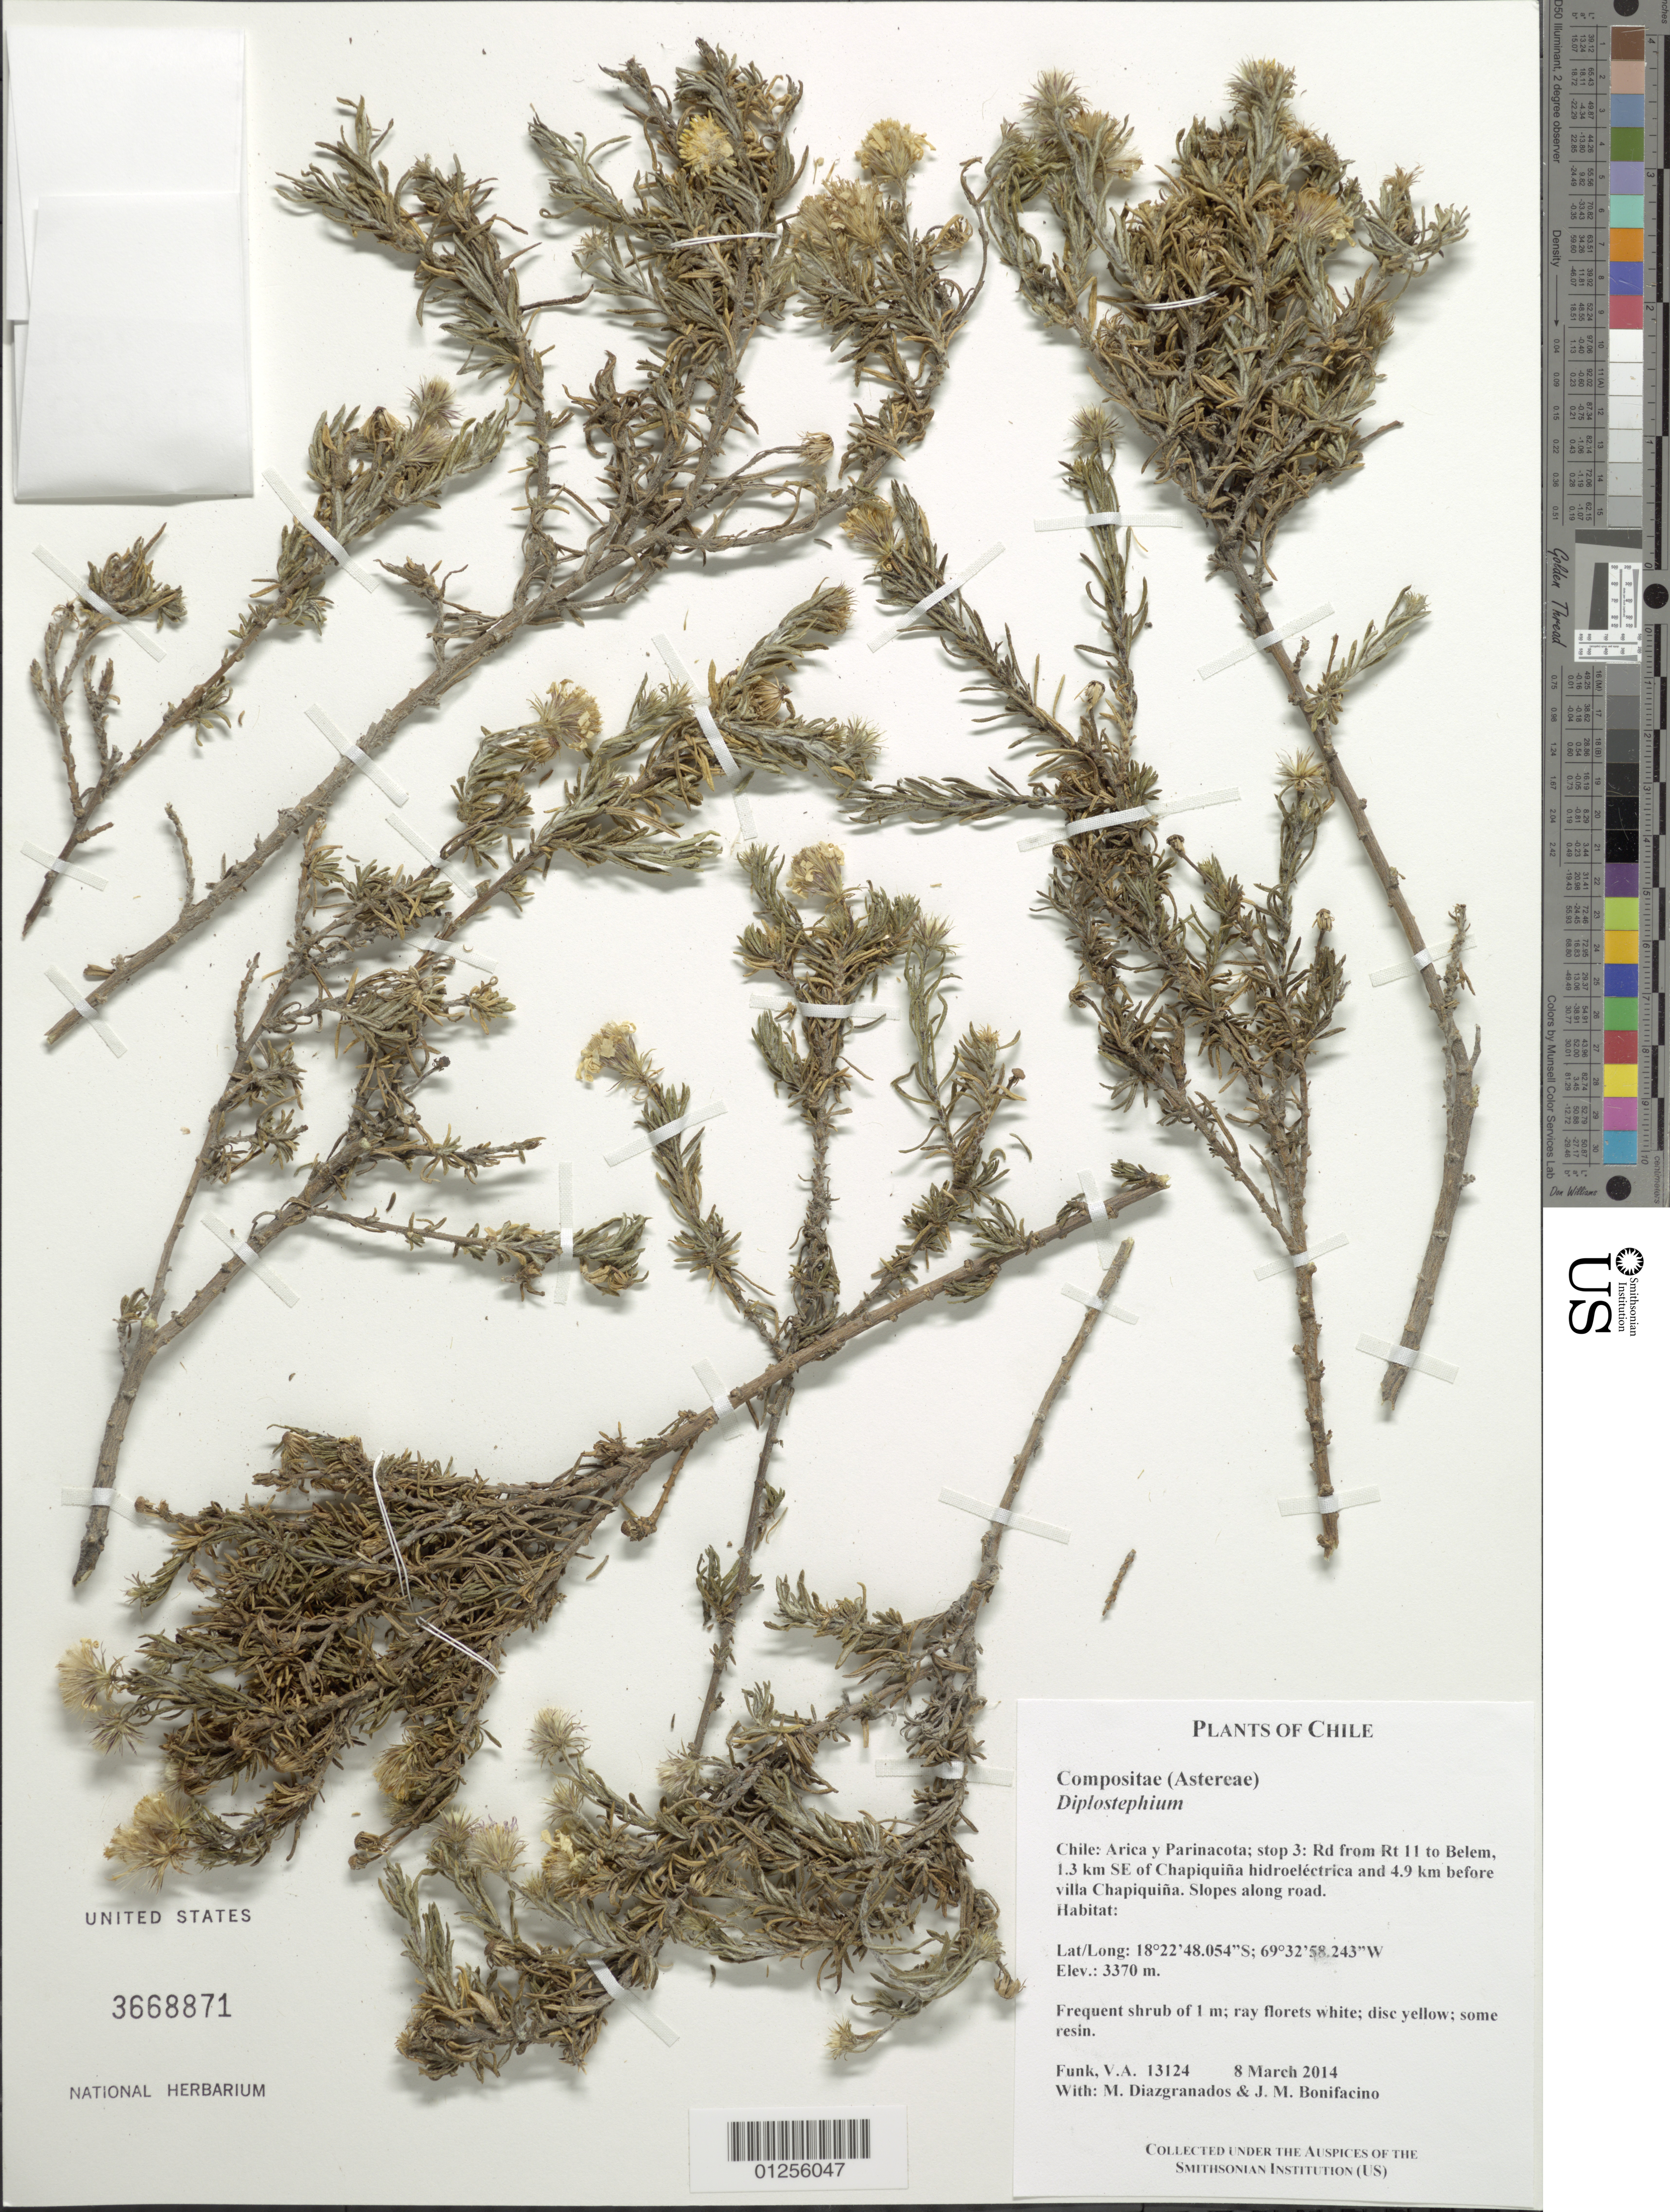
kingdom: Plantae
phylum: Tracheophyta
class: Magnoliopsida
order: Asterales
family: Asteraceae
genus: Diplostephium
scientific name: Diplostephium sp.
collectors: V. Funk, M. Diazgranados C. & M. Bonifacino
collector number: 13124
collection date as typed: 8 March 2014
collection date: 2014-03-08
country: Chile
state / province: Arica y Parinacota (XV)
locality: Road from Rt 11 to Belem, 1.3 km SE of Chapiquina hidroelectrica and 4.9 km before the villa of Chapiquina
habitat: Slopes along road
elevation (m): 3370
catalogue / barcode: US 3668871